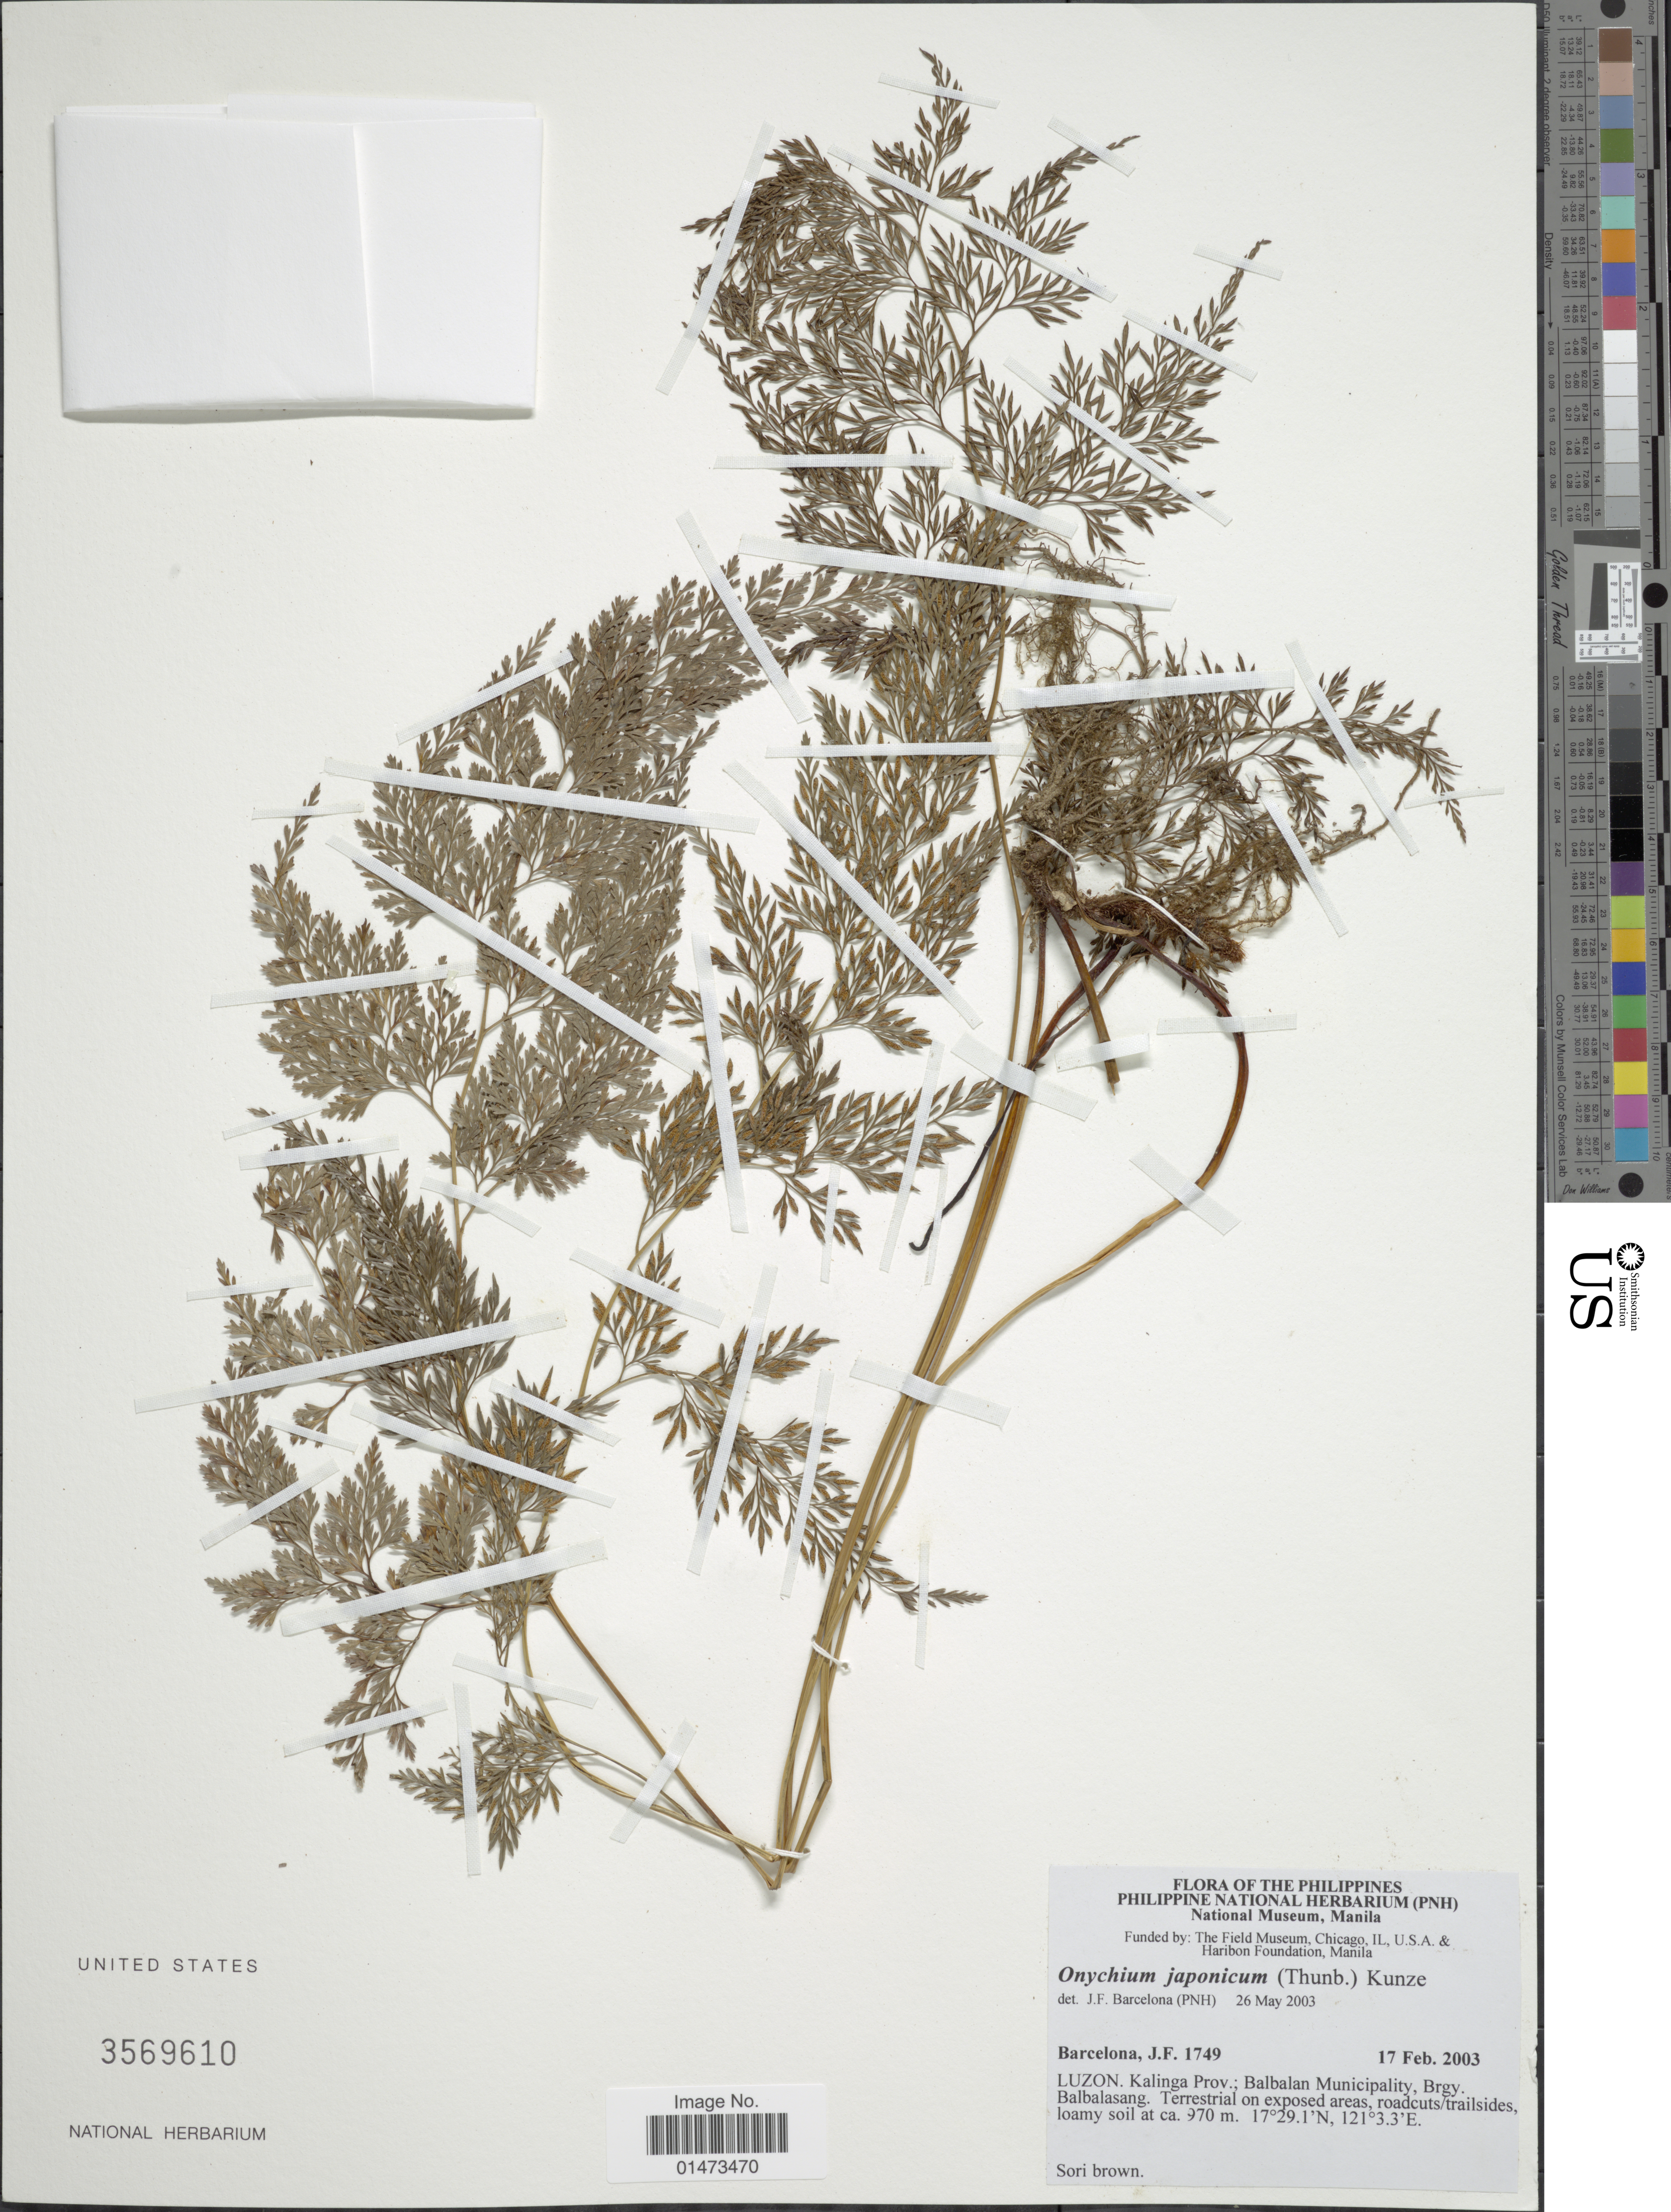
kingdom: Plantae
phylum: Tracheophyta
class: Polypodiopsida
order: Polypodiales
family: Pteridaceae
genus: Onychium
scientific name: Onychium japonicum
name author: (Thunb.) Kunze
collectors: J. F. Barcelona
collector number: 1749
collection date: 2003-02-17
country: Philippines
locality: Luzon/ Kalinga Prov.; Balbalan Municipality, Brgy. Balbalasang, roadcuts/trailsides.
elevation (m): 970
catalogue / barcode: US 3569610